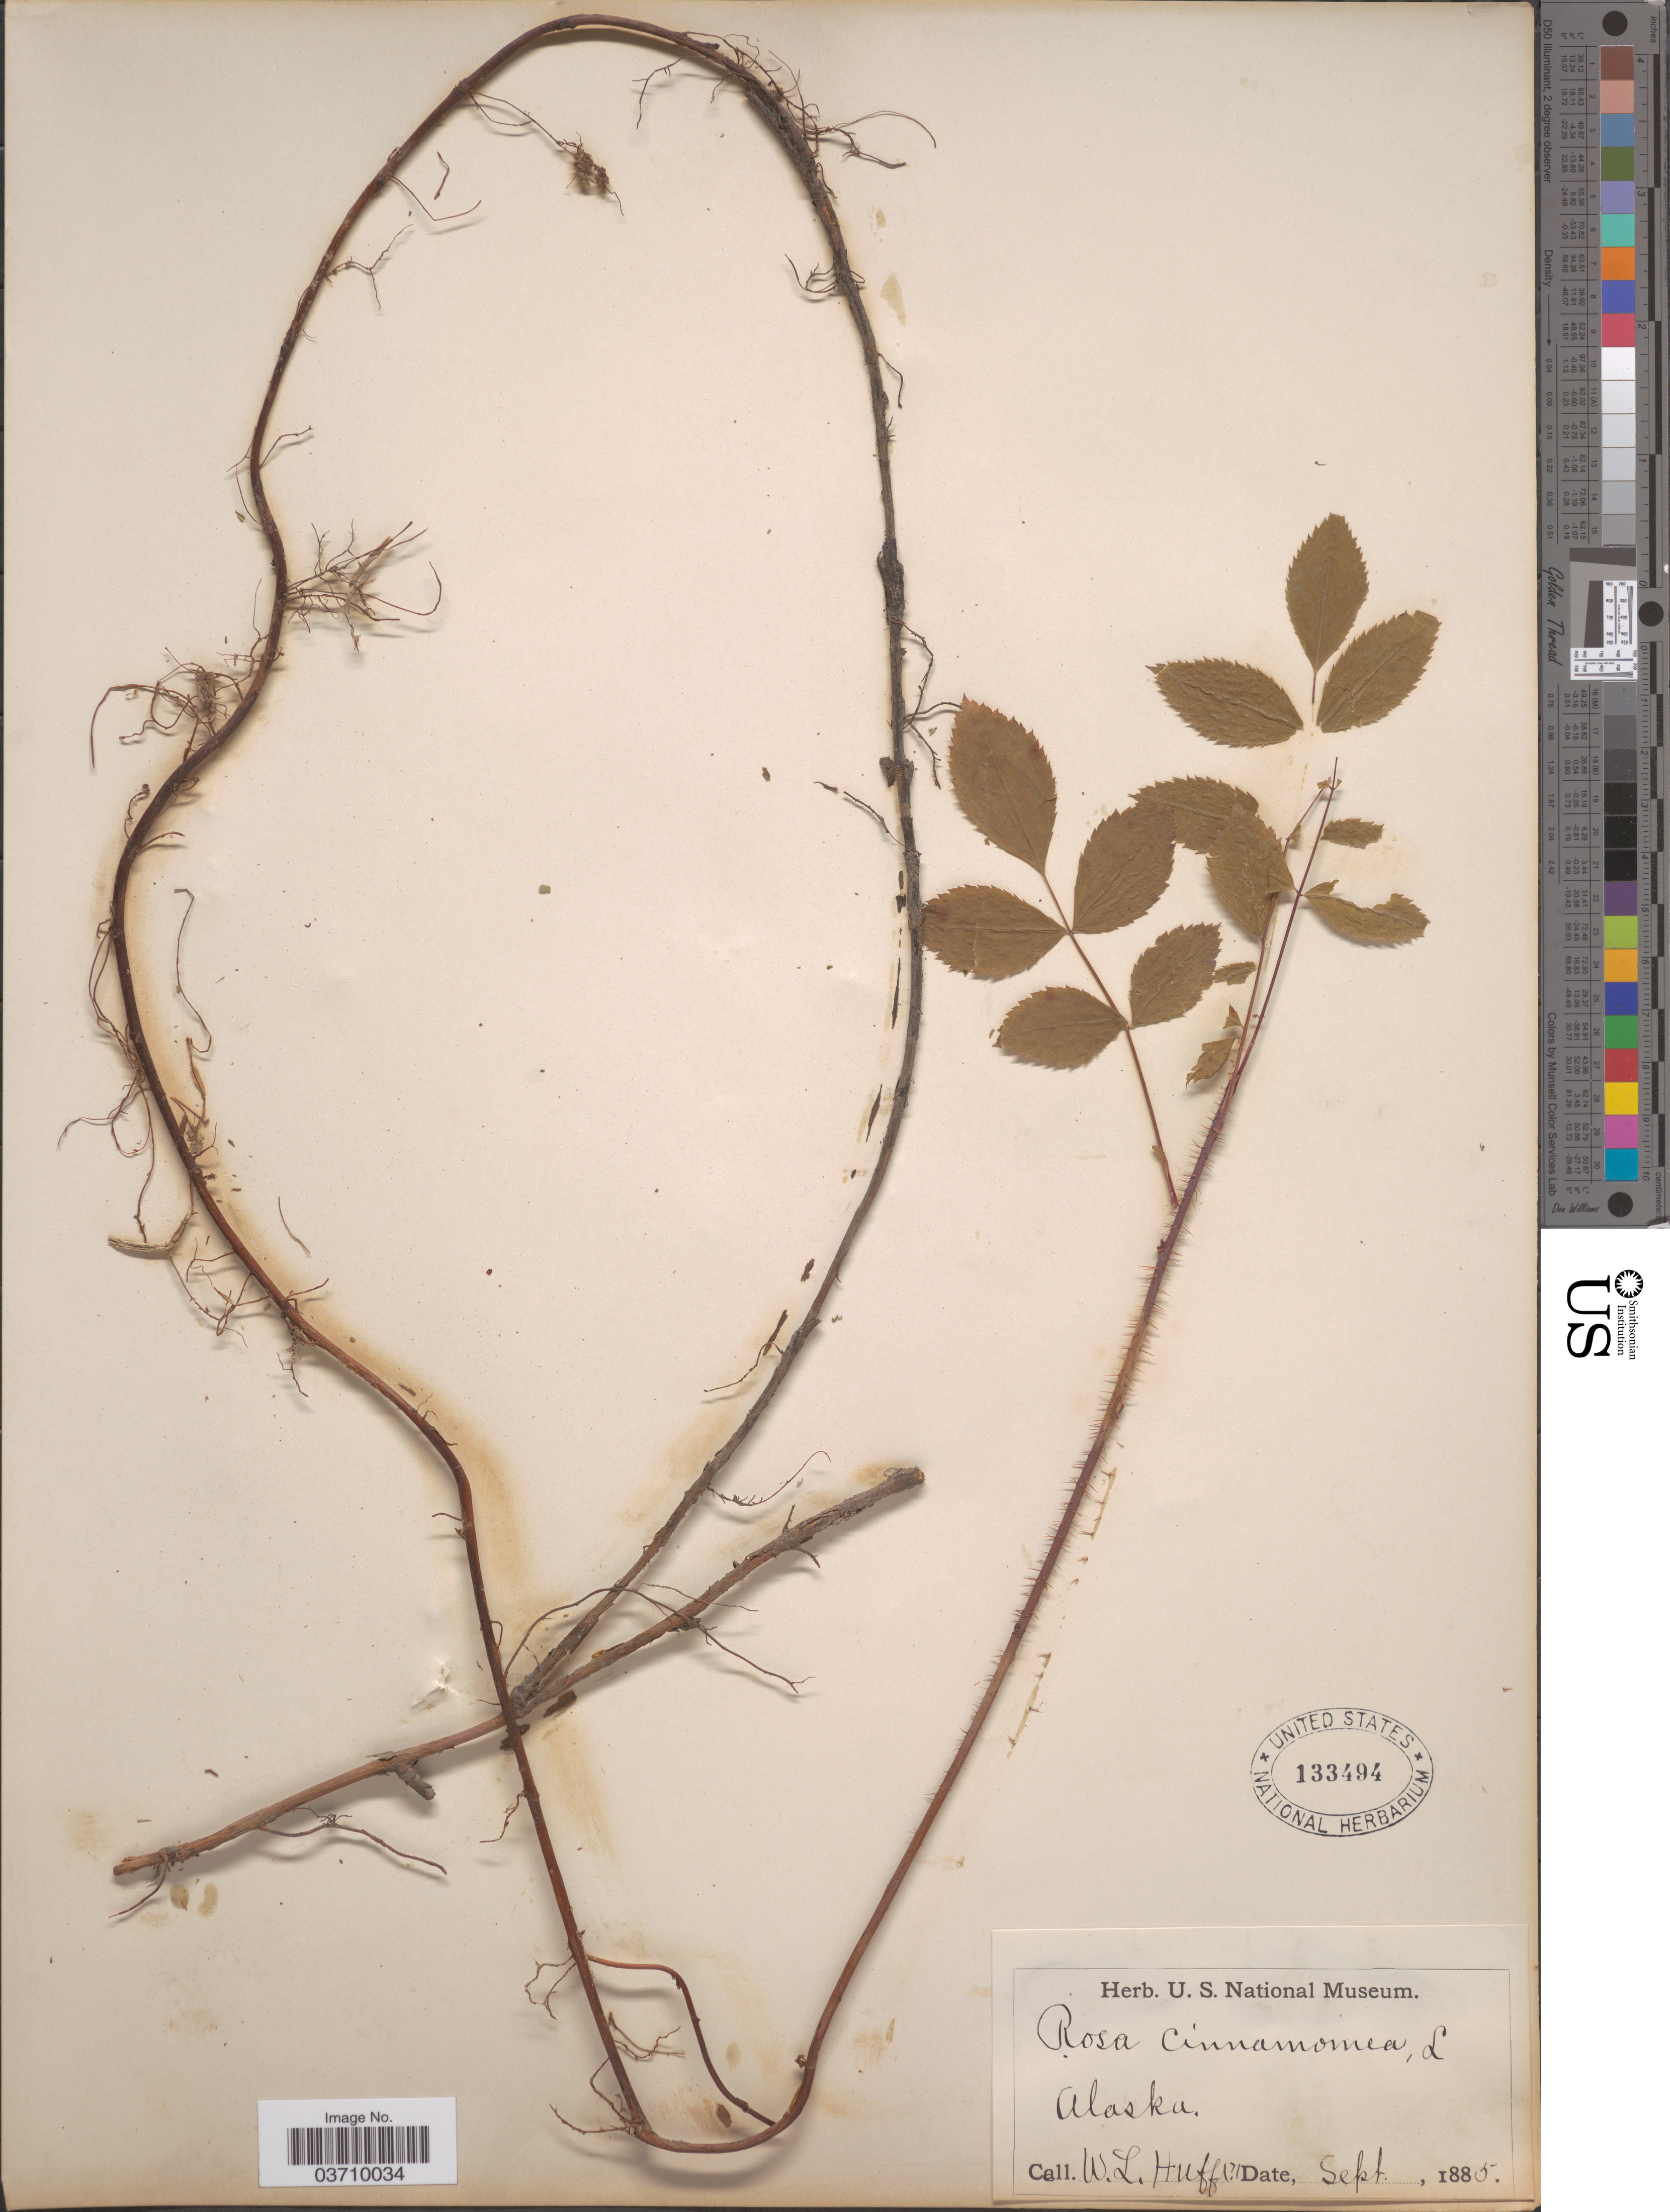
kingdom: Plantae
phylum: Tracheophyta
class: Magnoliopsida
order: Rosales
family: Rosaceae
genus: Rosa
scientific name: Rosa acicularis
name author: Lindl.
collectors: W. Huff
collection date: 1885-09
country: United States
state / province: Alaska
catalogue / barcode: US 133494